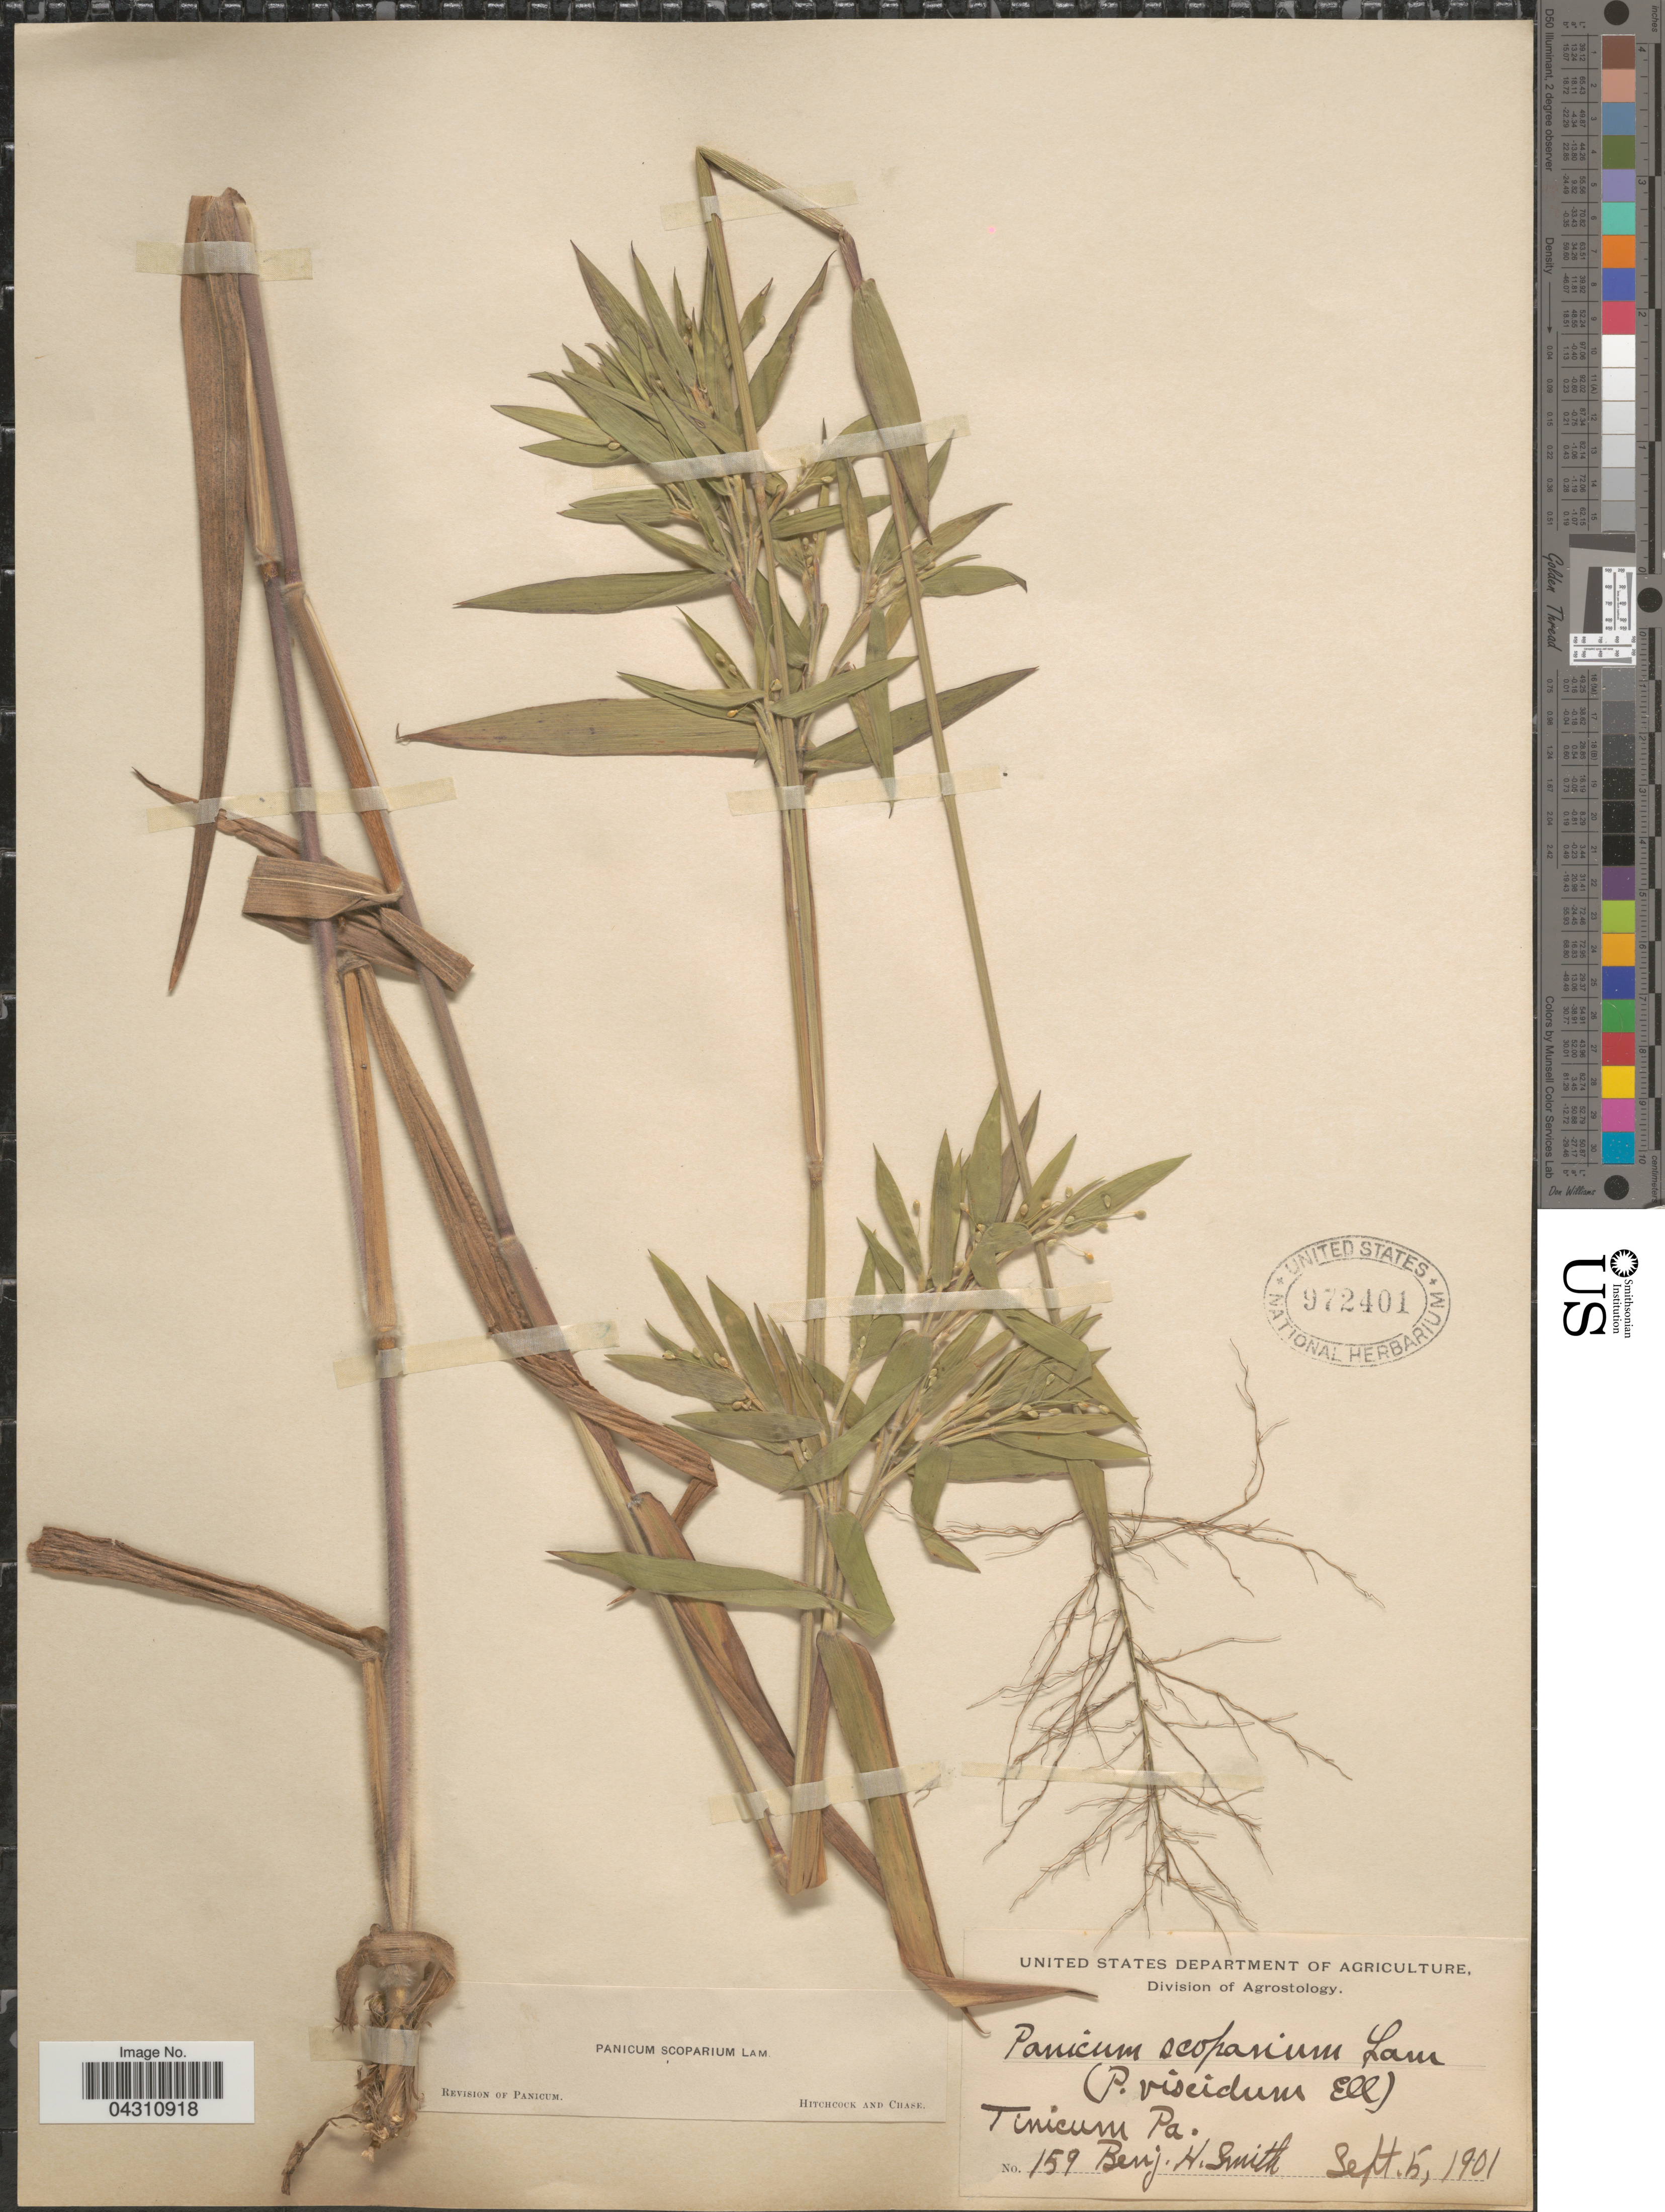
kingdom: Plantae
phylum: Tracheophyta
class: Liliopsida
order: Poales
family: Poaceae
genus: Dichanthelium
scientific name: Dichanthelium scoparium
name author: (Lam.) Gould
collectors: B. H. Smith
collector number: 159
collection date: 1901-09-05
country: United States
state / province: Pennsylvania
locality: Tinicum.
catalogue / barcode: US 972401